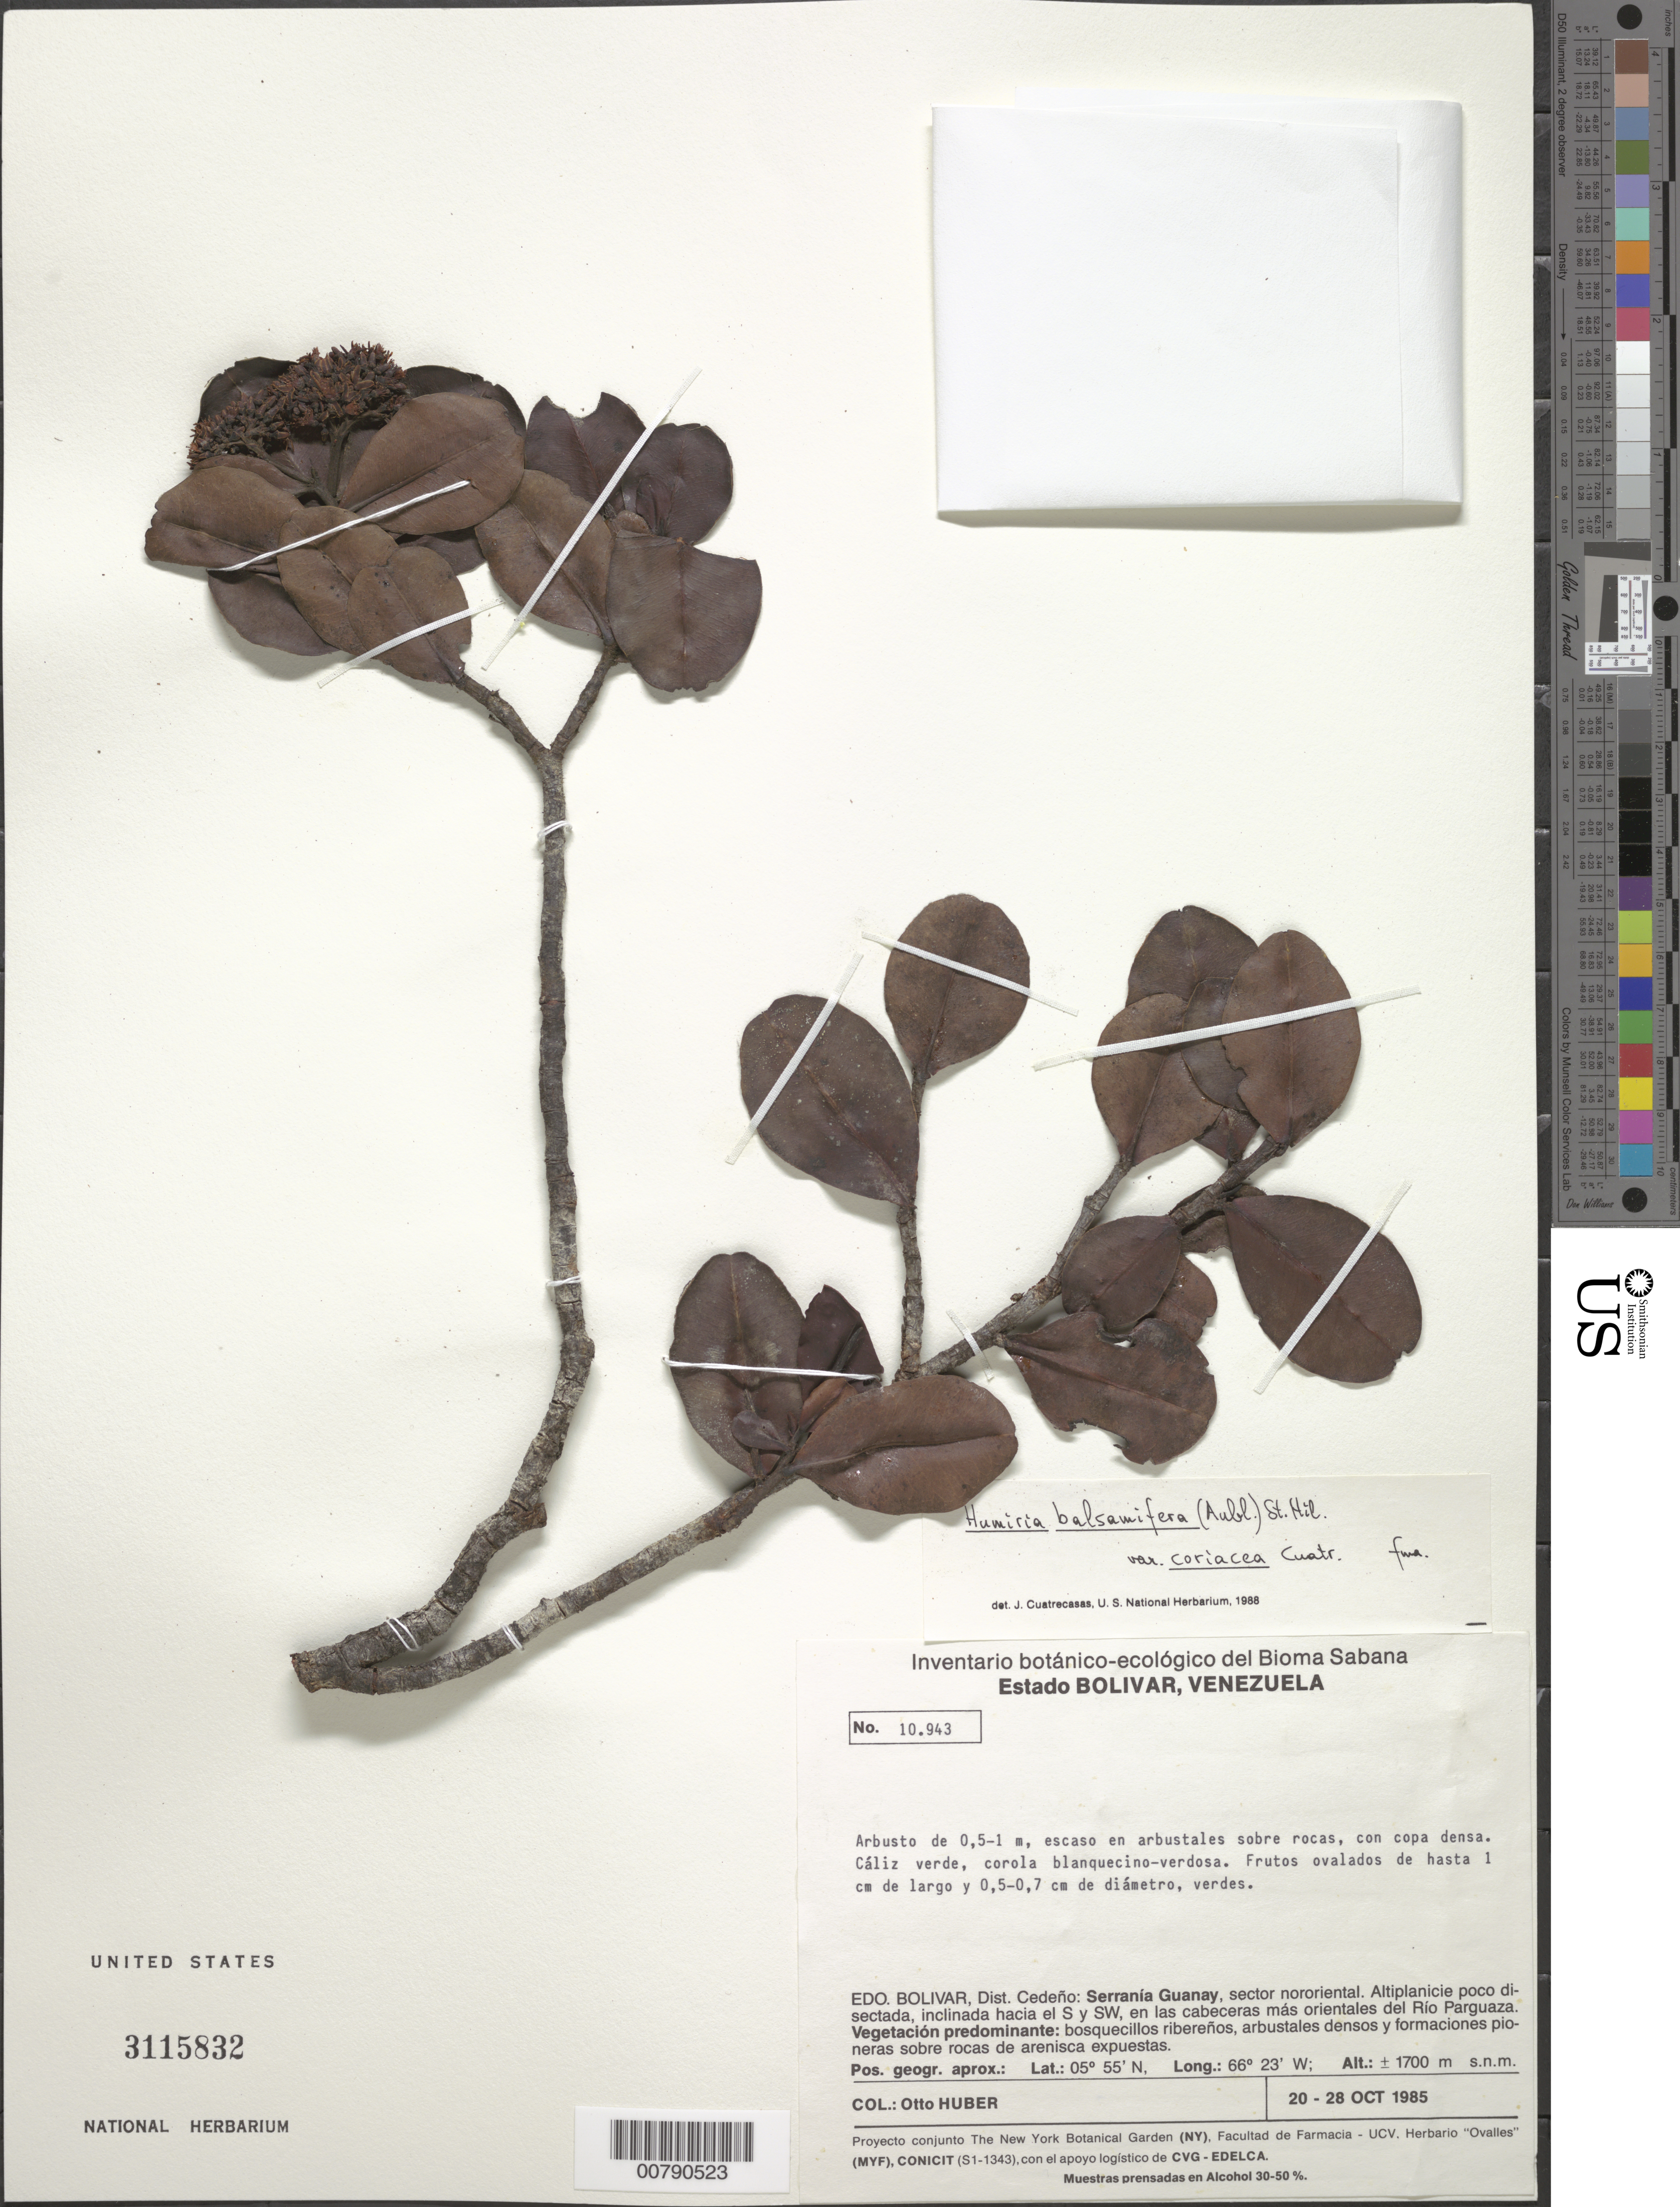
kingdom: Plantae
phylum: Tracheophyta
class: Magnoliopsida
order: Malpighiales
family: Humiriaceae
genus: Humiria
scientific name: Humiria balsamifera var. coriacea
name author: Cuatrec.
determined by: Cuatrecasas, J.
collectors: O. Huber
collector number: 10943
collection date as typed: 20-Oct-85 to 28-Oct-85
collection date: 1985-10-20/1985-10-28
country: Venezuela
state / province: Bolívar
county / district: Cedeño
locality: Serrania Guanay, sector nororiental; cabeceras mas orientales del Río Parguaza. Altiplanicie poco disectada, inclinada hacia el S y SW,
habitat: Arbusales. Bosquecillos riberenos, arbustales densos y formaciones pioneras; en la orilla del cano; en la orilla del riachuelo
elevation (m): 1700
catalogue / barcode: US 3115832